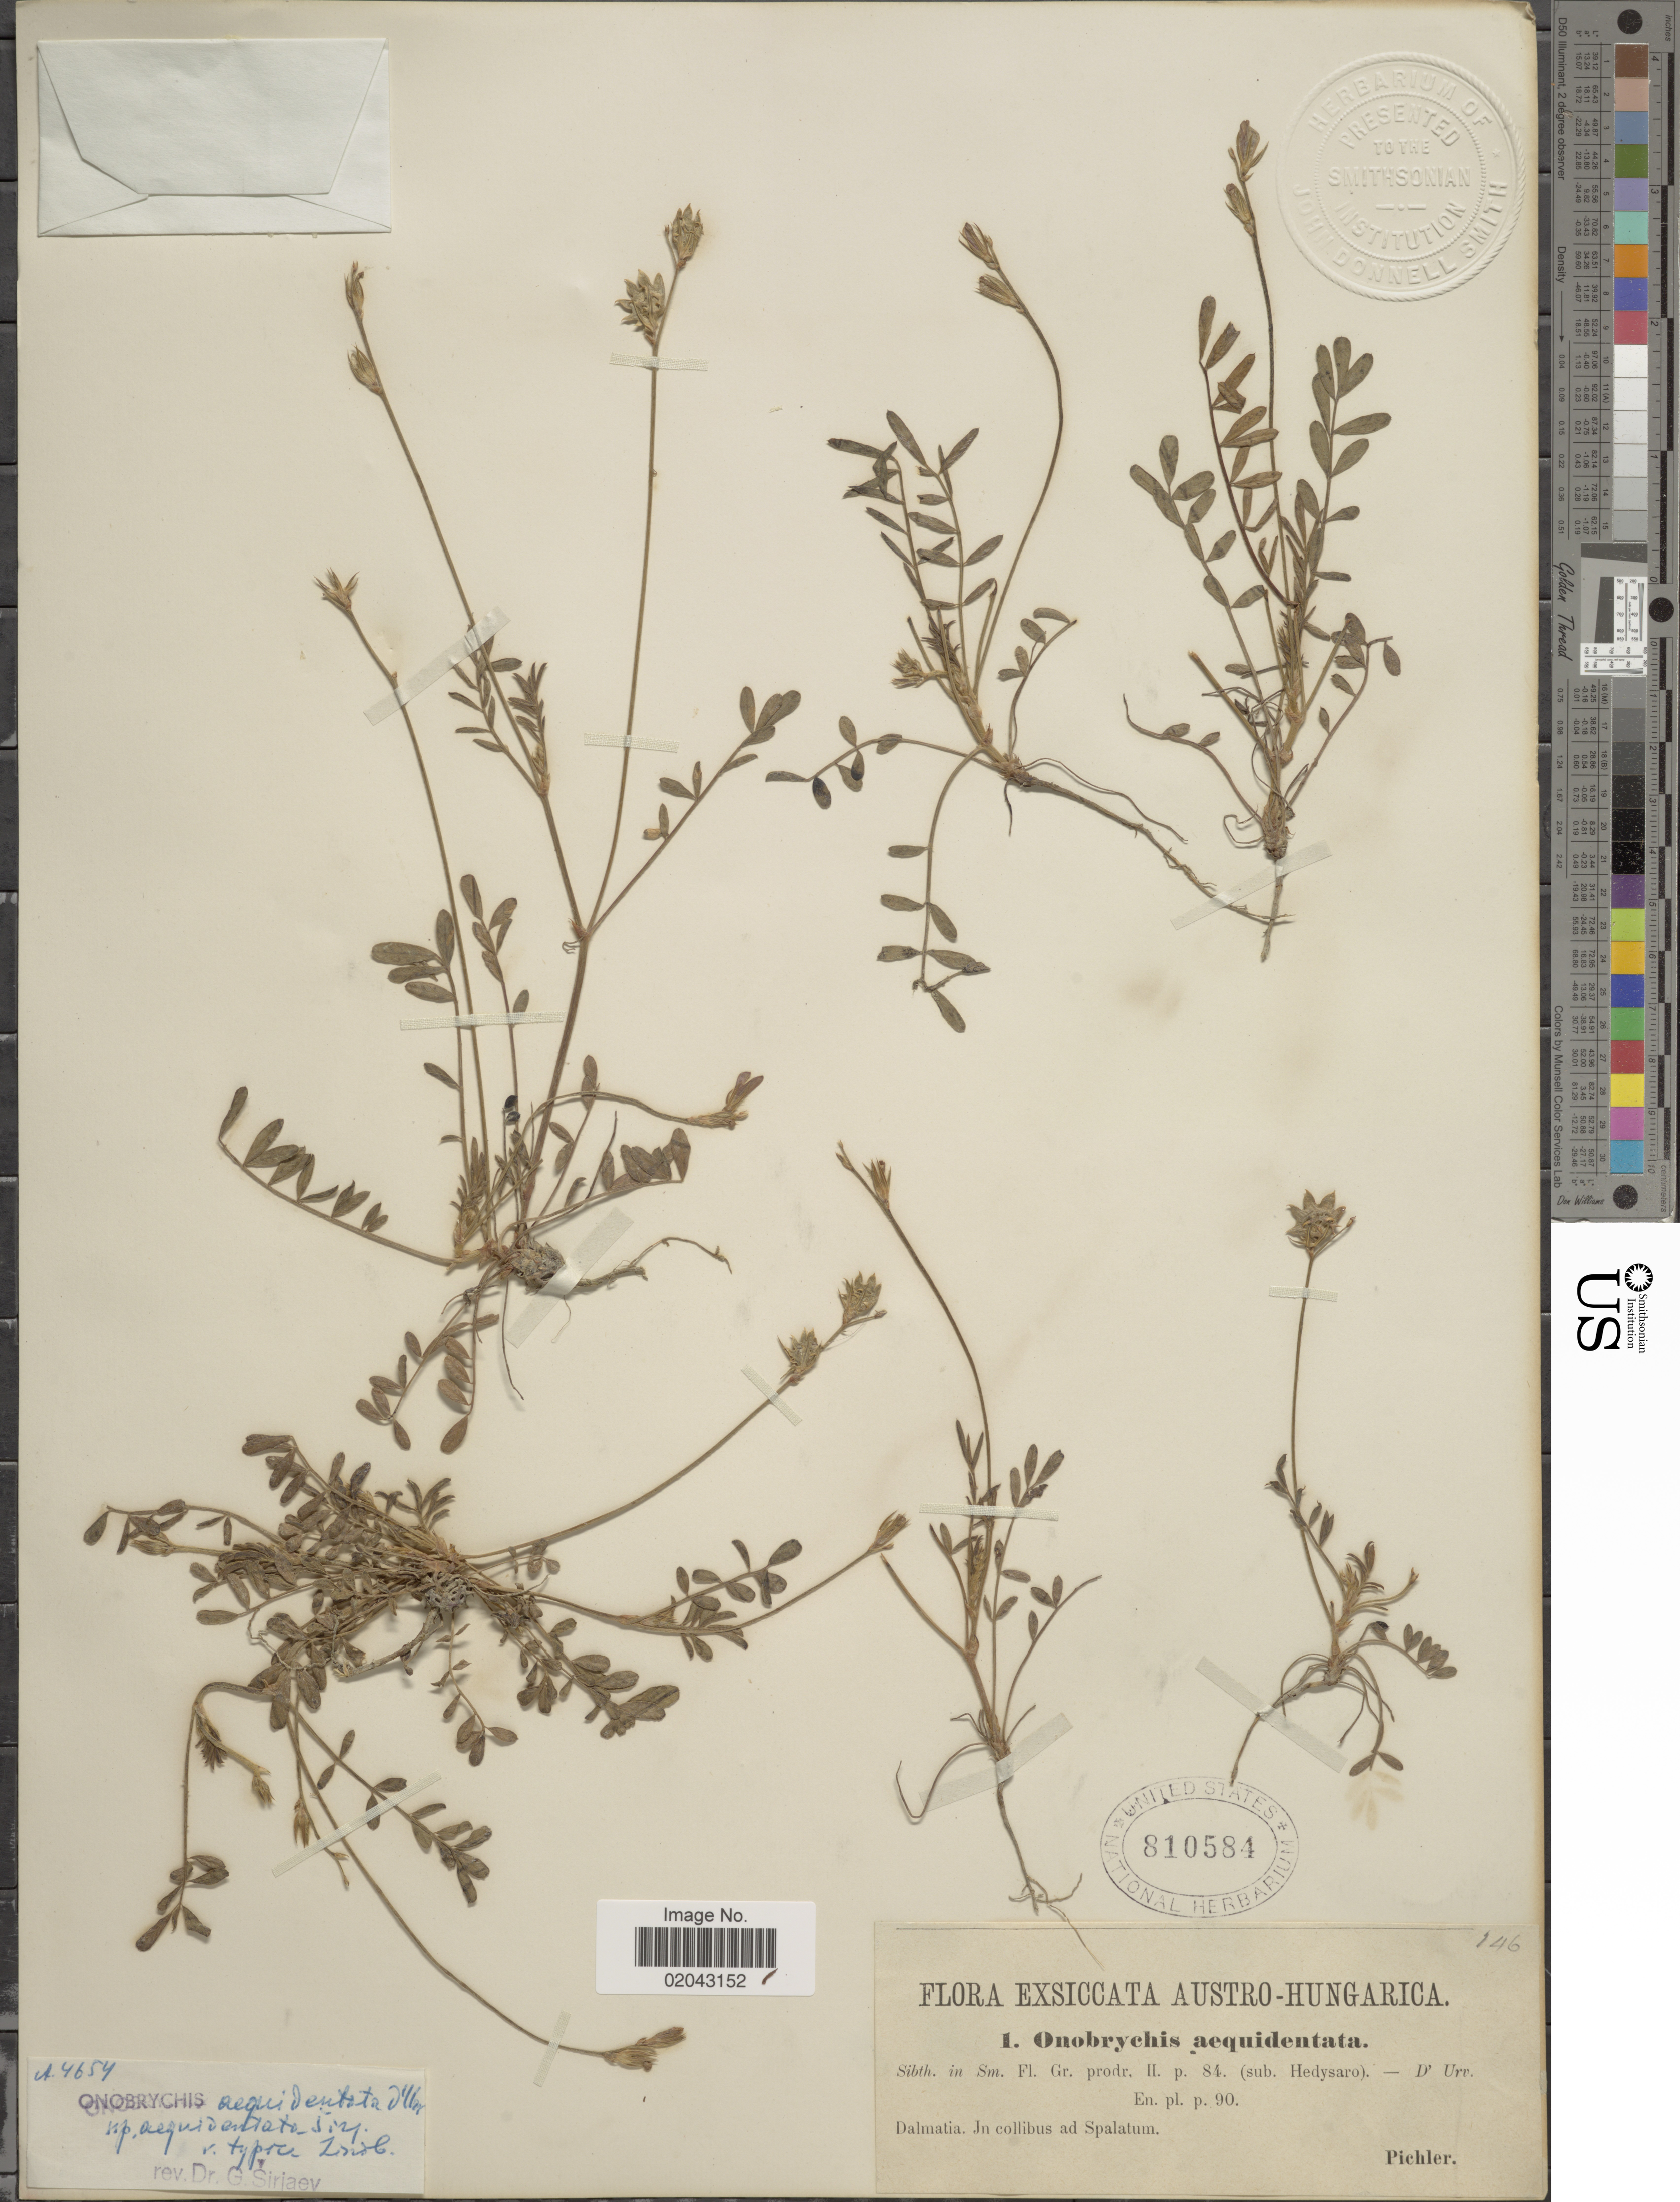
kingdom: Plantae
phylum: Tracheophyta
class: Magnoliopsida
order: Fabales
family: Fabaceae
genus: Onobrychis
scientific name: Onobrychis aequidentata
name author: d'Urv.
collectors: Pichler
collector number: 1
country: Croatia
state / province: Split-Dalmatia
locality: Dalmatia. In collibus ad Spalatum, Austro-Hungarica.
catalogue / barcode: US 810584